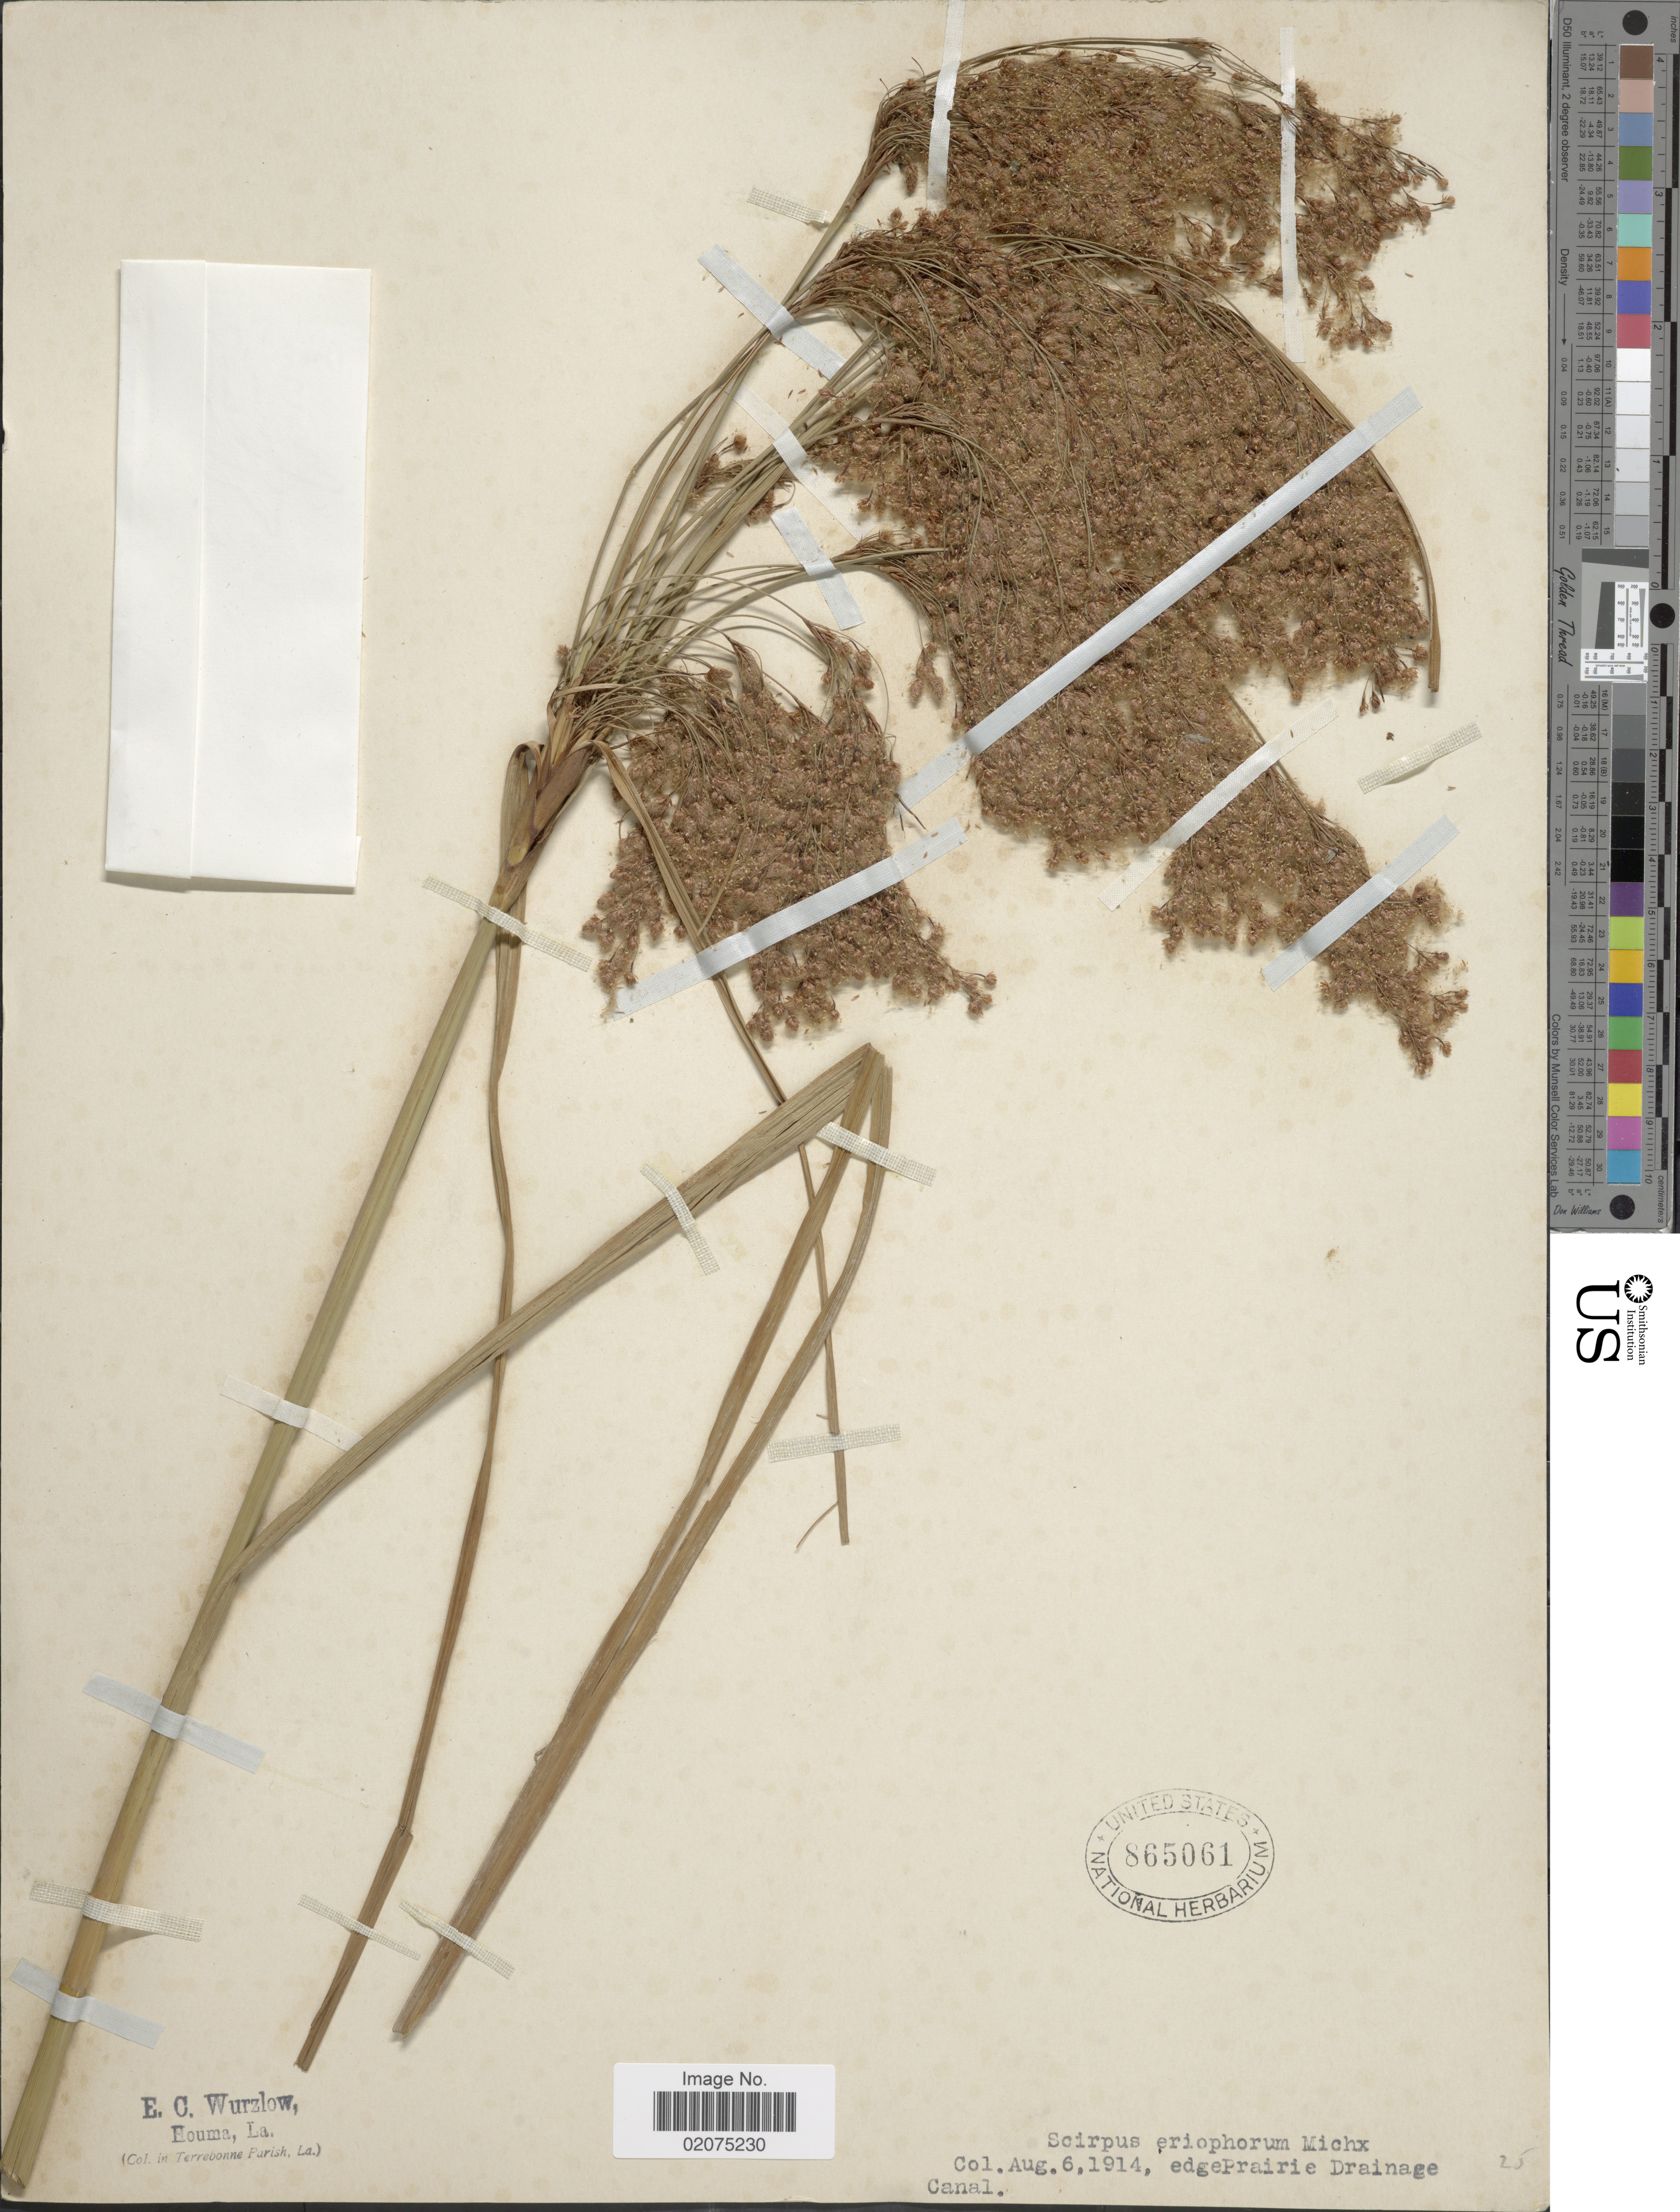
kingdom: Plantae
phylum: Tracheophyta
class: Liliopsida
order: Poales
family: Cyperaceae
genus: Scirpus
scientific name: Scirpus cyperinus var. eriophorum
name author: (Michx.) Kuntze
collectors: E. Wurzlow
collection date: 1914-08-06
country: United States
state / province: Louisiana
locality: Edge Prairie Drainage Canal, Terrebonne Parish, La.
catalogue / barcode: US 865061